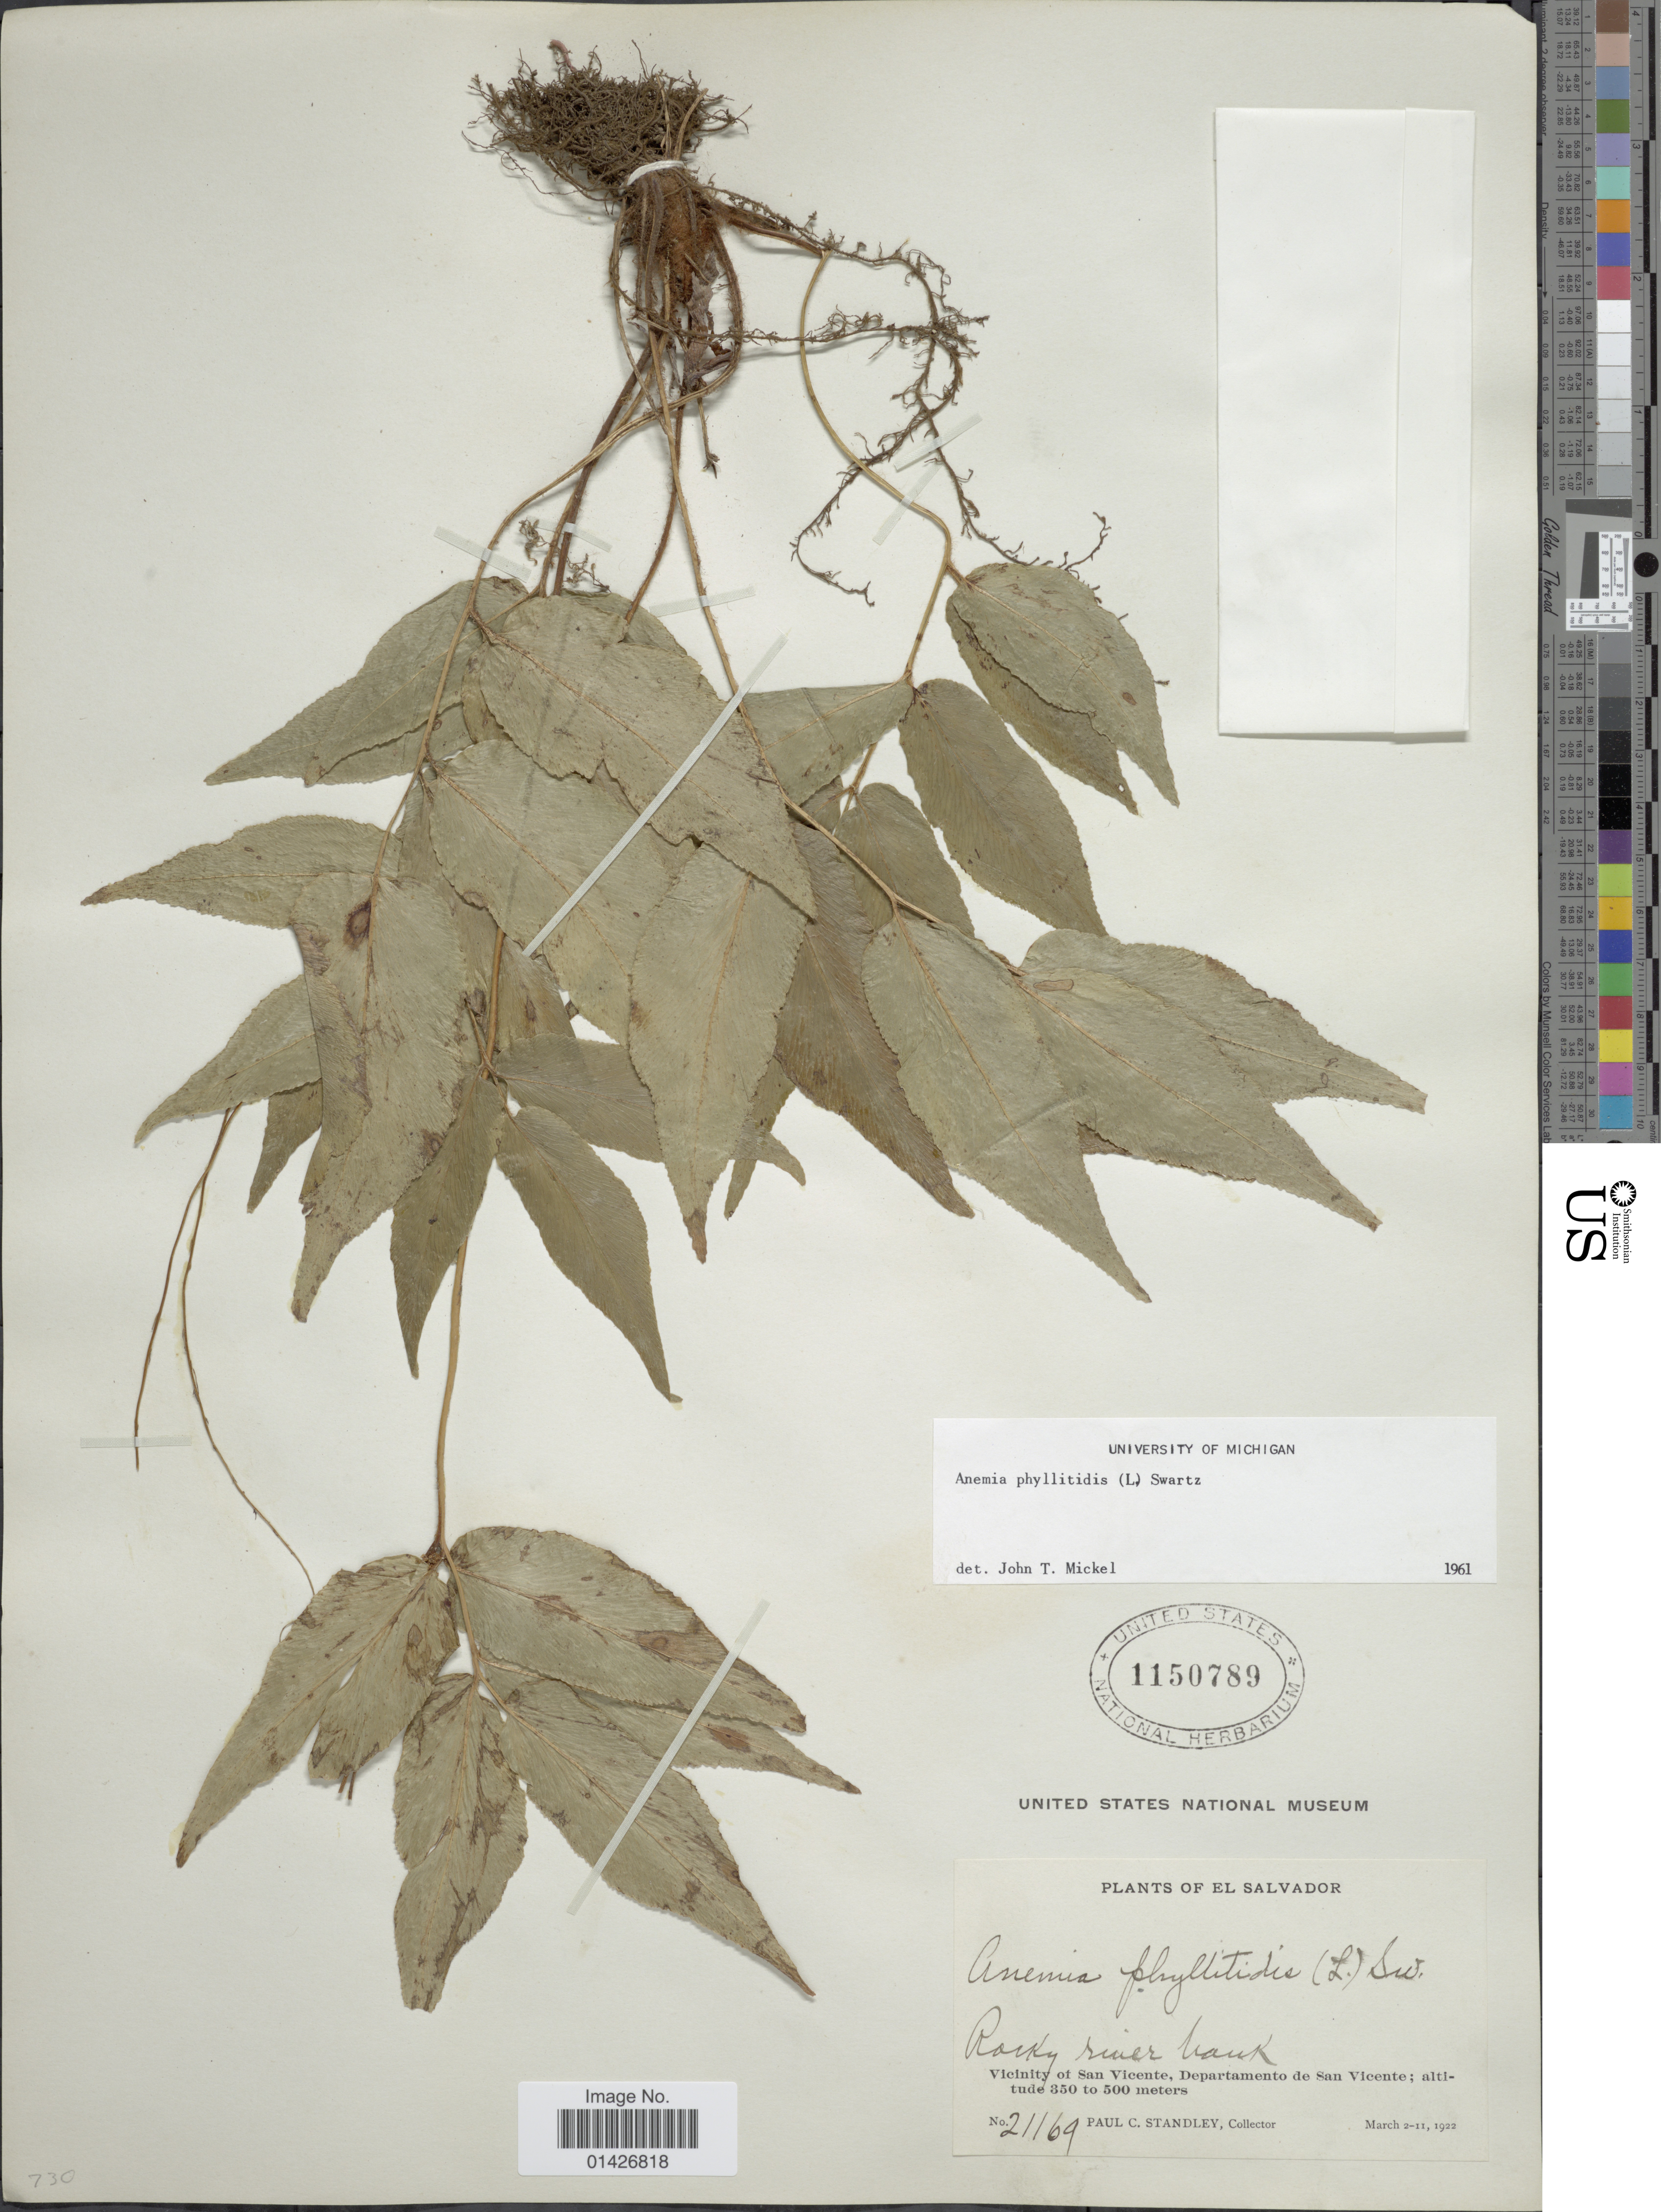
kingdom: Plantae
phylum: Tracheophyta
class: Polypodiopsida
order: Schizaeales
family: Anemiaceae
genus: Anemia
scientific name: Anemia phyllitidis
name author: (L.) Sw.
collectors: P. C. Standley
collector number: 21169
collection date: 1922-03-02/1922-03-11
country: El Salvador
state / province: San Vincente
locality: Vicinity of San Vicente, Department de San Vicente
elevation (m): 350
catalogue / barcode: US 1150789